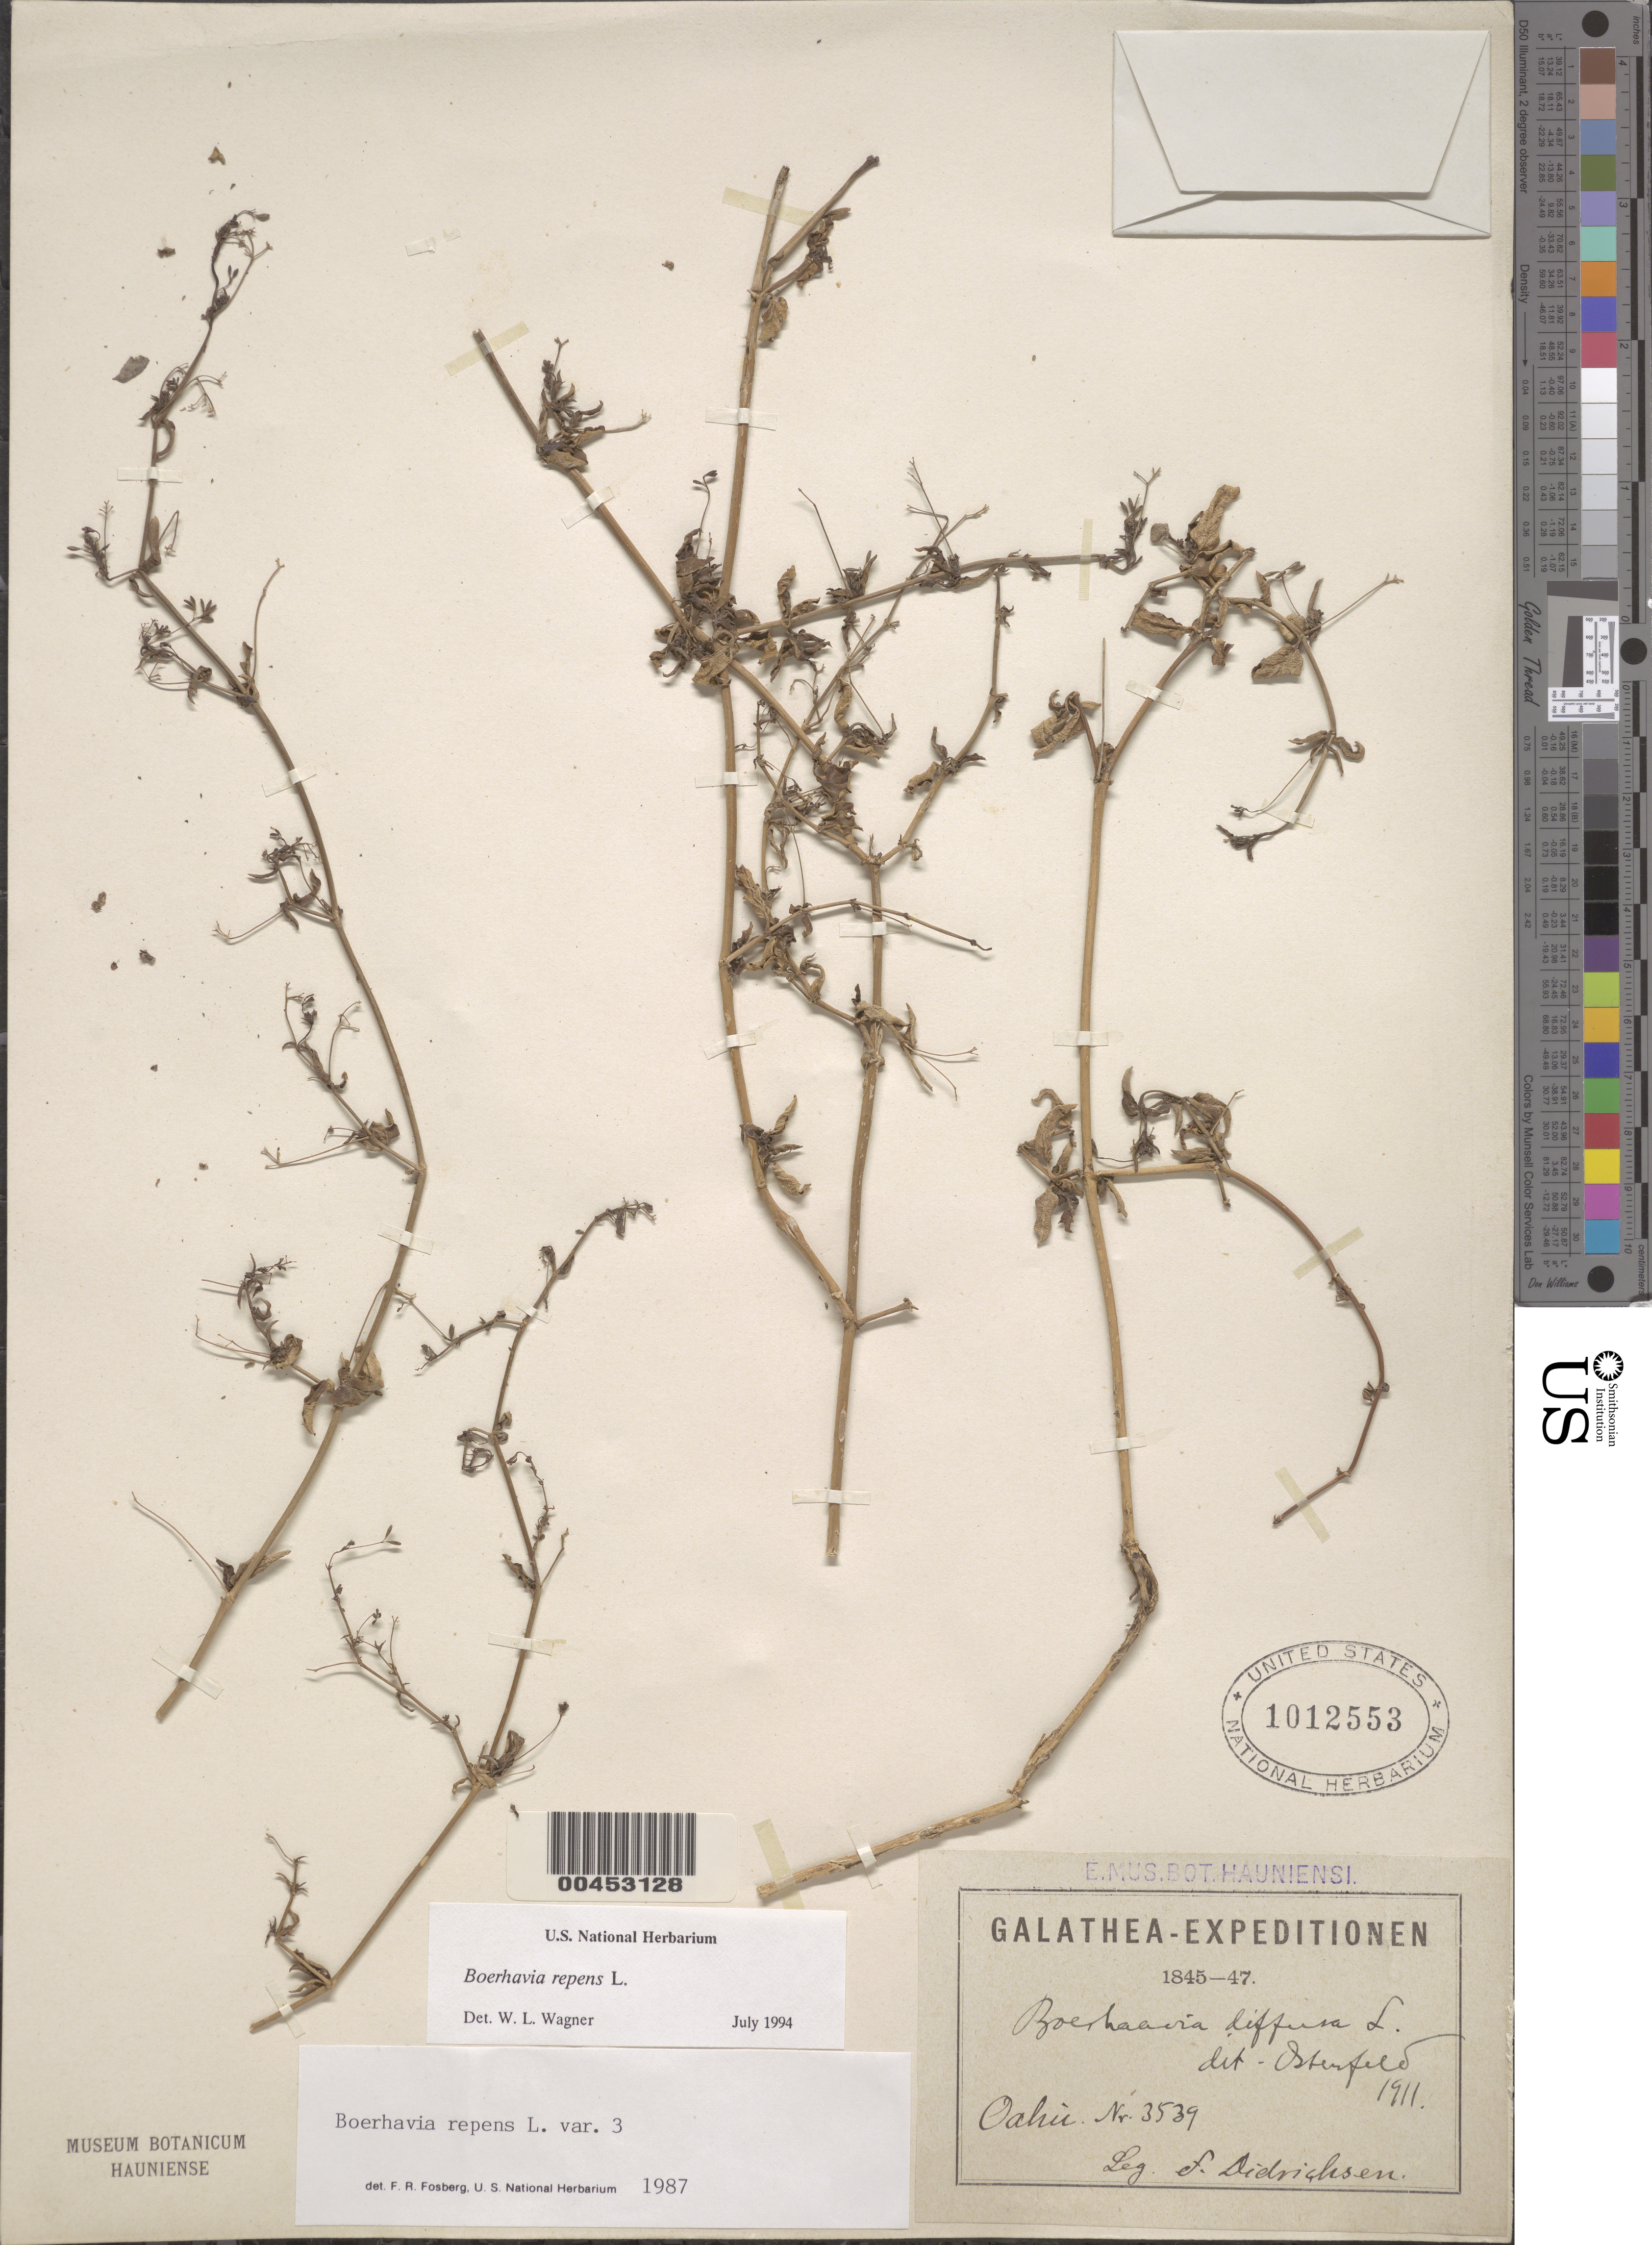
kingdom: Plantae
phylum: Tracheophyta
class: Magnoliopsida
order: Caryophyllales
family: Nyctaginaceae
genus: Boerhavia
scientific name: Boerhavia repens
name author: L.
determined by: Wagner, W. L., (BOT), Smithsonian Institution - National Museum of Natural History (UNITED STATES)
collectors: D. Didrichsen & Galathea Expedition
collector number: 3539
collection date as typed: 1845 to -- --- 1847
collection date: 1845/1847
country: United States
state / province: Hawaii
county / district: Honolulu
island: Oahu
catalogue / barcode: US 1012553